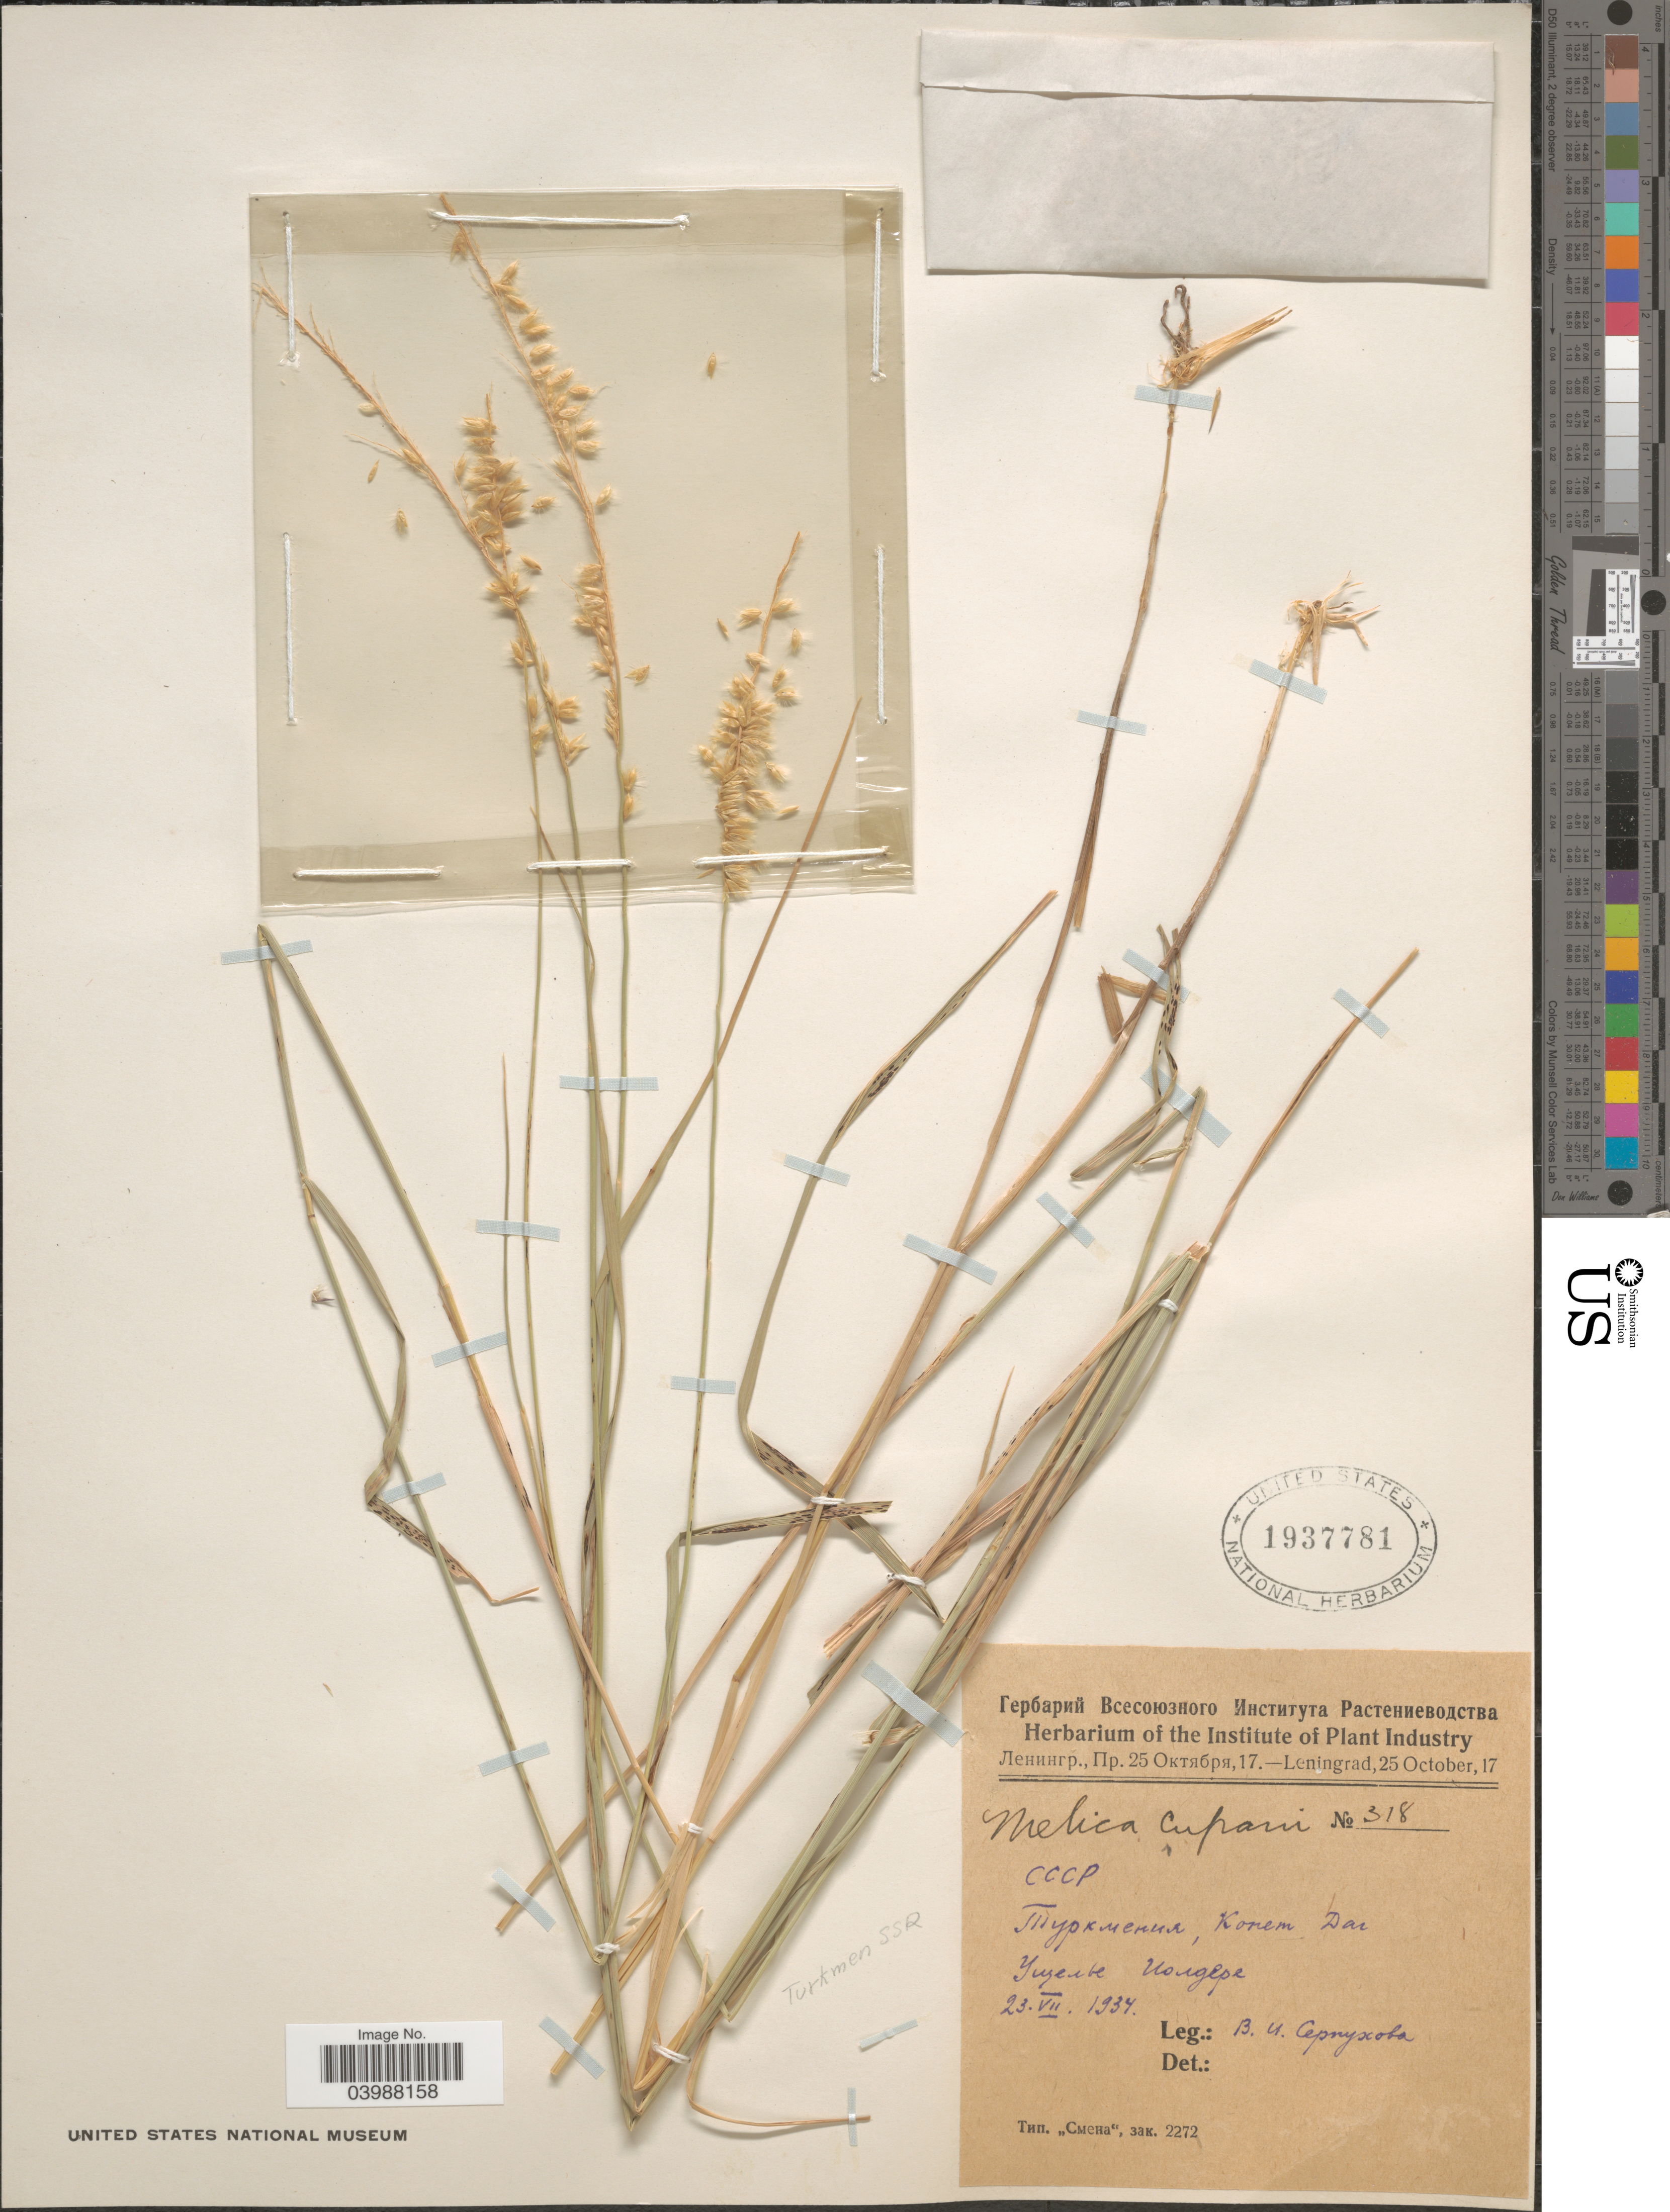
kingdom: Plantae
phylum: Tracheophyta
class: Liliopsida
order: Poales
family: Poaceae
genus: Melica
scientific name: Melica sp.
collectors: V. Serpukhova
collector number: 318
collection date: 1934-07-23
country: Turkmenistan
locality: Kopet-Dag Mts, Ioldere Gorge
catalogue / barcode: US 1937781